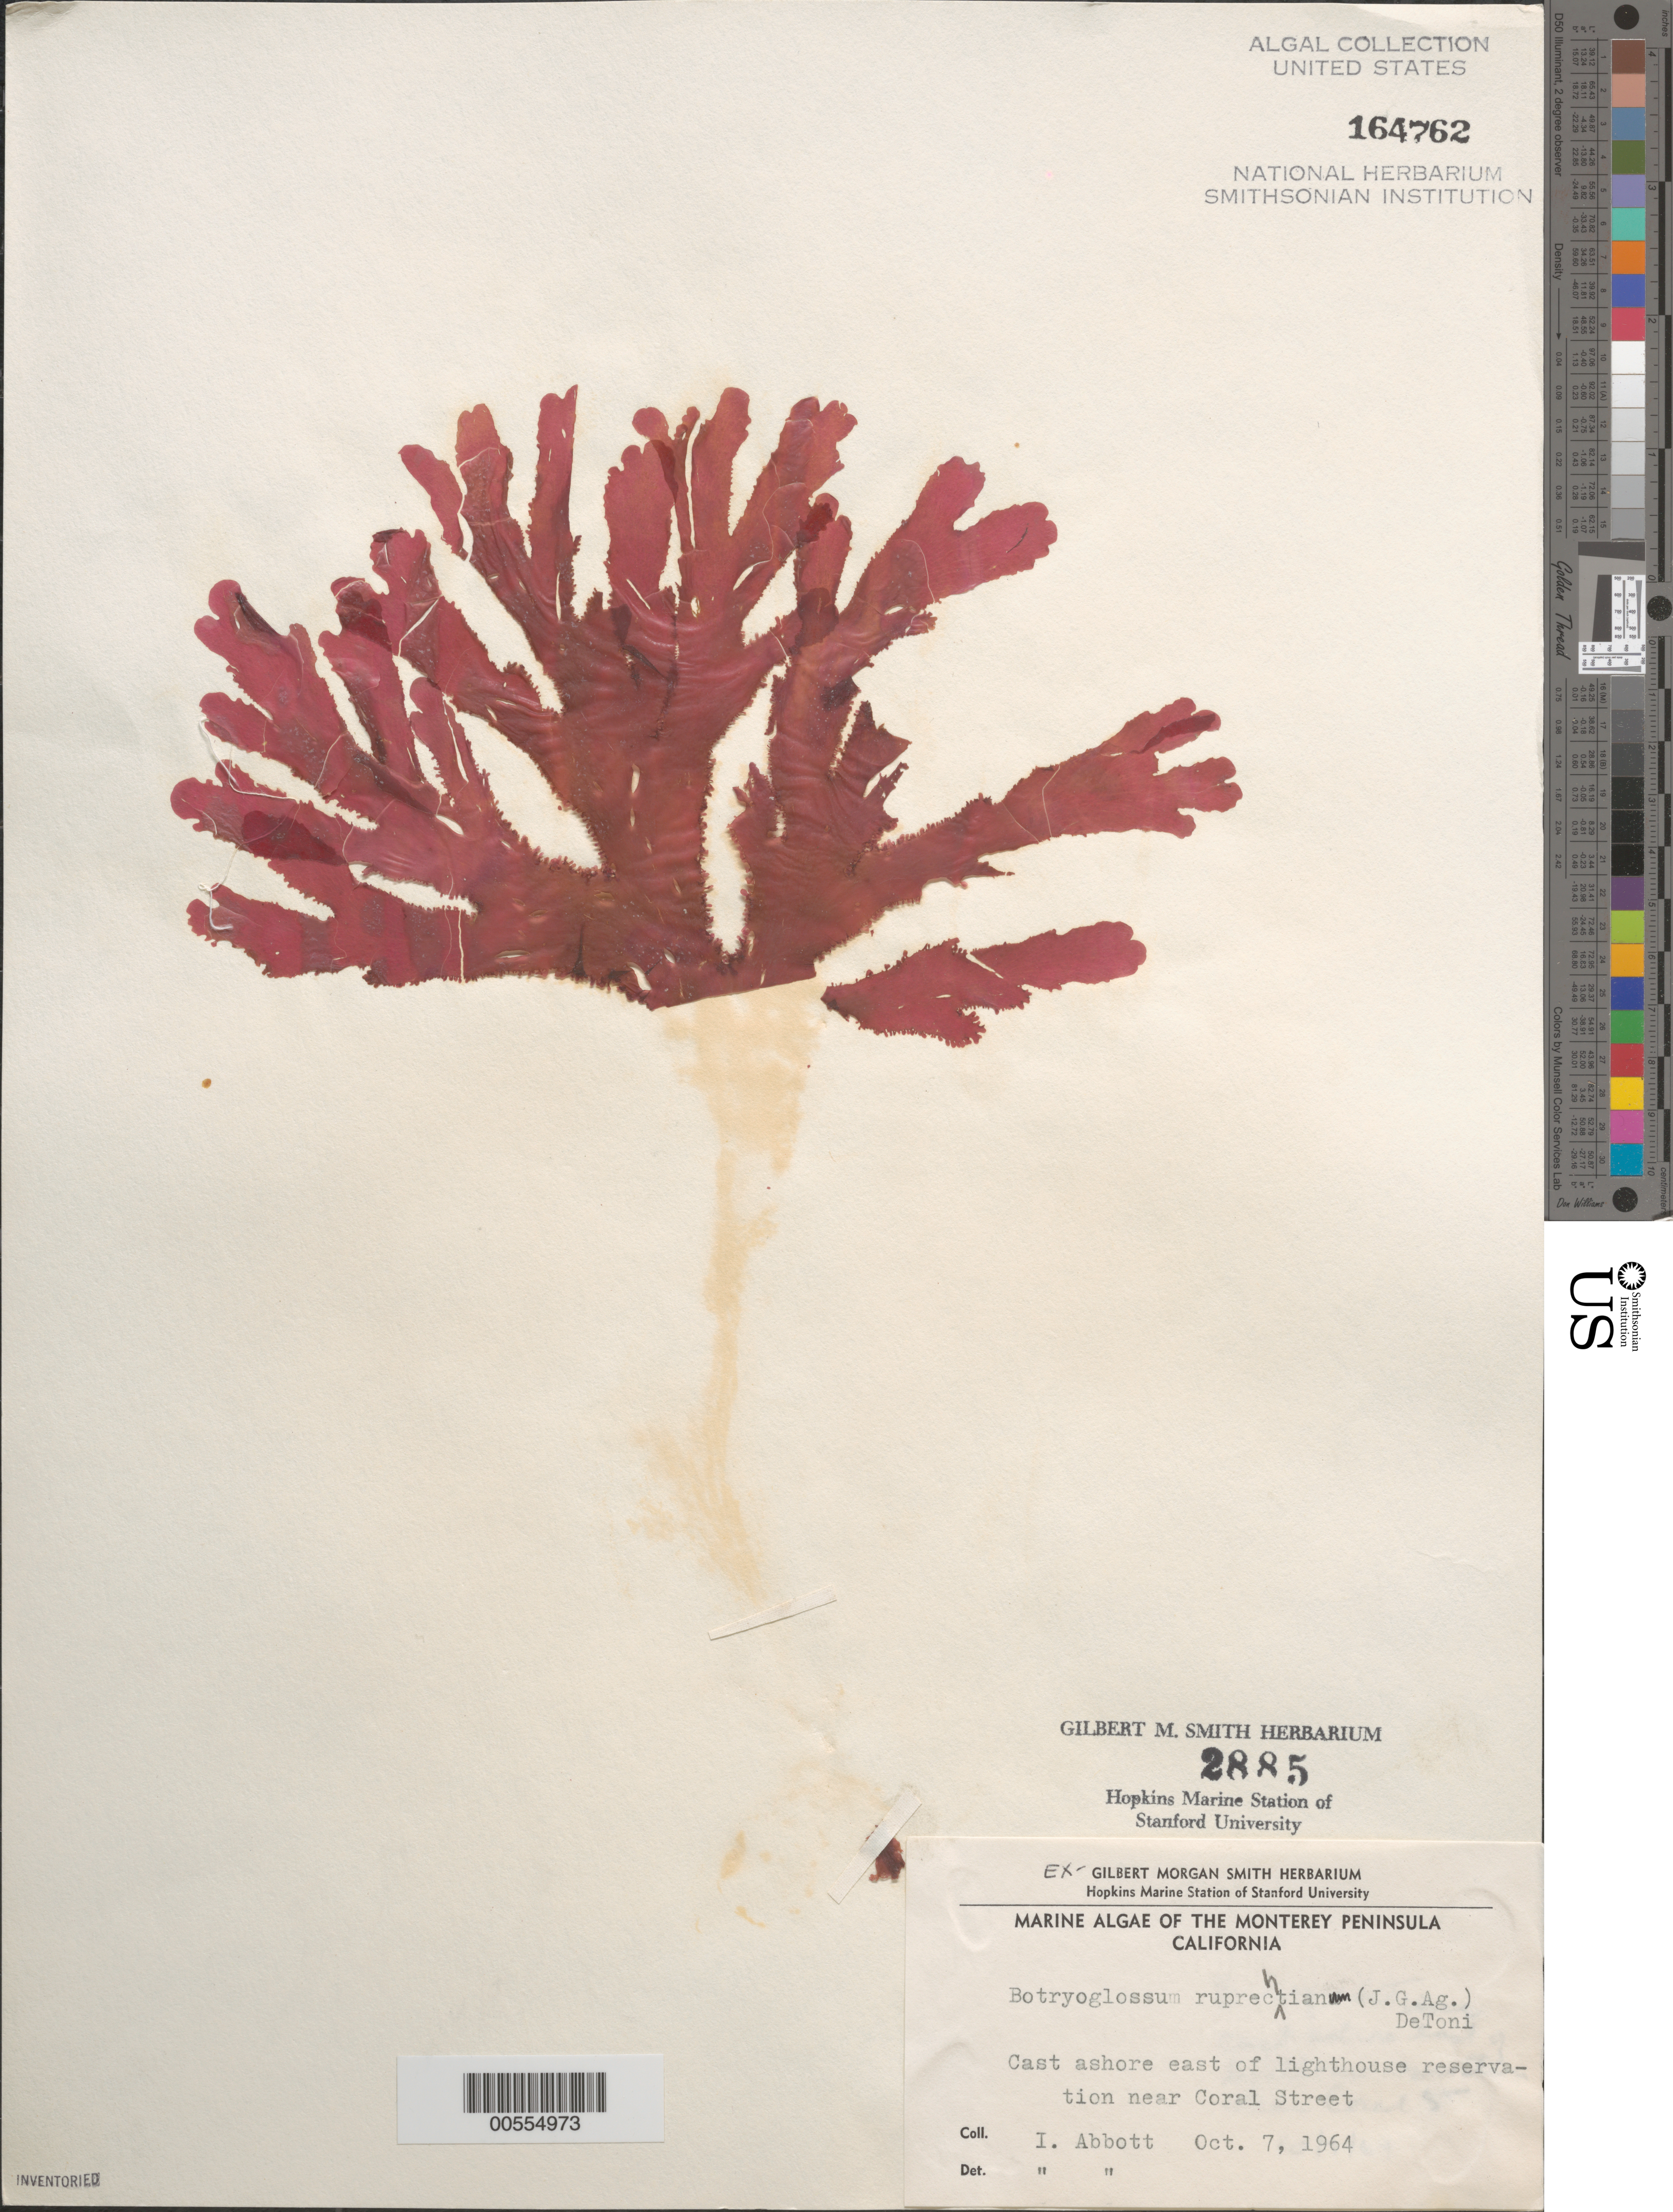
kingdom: Plantae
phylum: Rhodophyta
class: Florideophyceae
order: Ceramiales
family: Delesseriaceae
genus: Cryptopleura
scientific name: Cryptopleura ruprechtiana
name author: (J. Agardh) Kylin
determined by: Algae name updating Project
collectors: I. A. Abbott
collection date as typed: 07 Oct 1964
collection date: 1964-10-07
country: United States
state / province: California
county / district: Monterey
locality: Monterey Bay, east of Lighthouse Reservation, near Coral Street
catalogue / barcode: US 164762